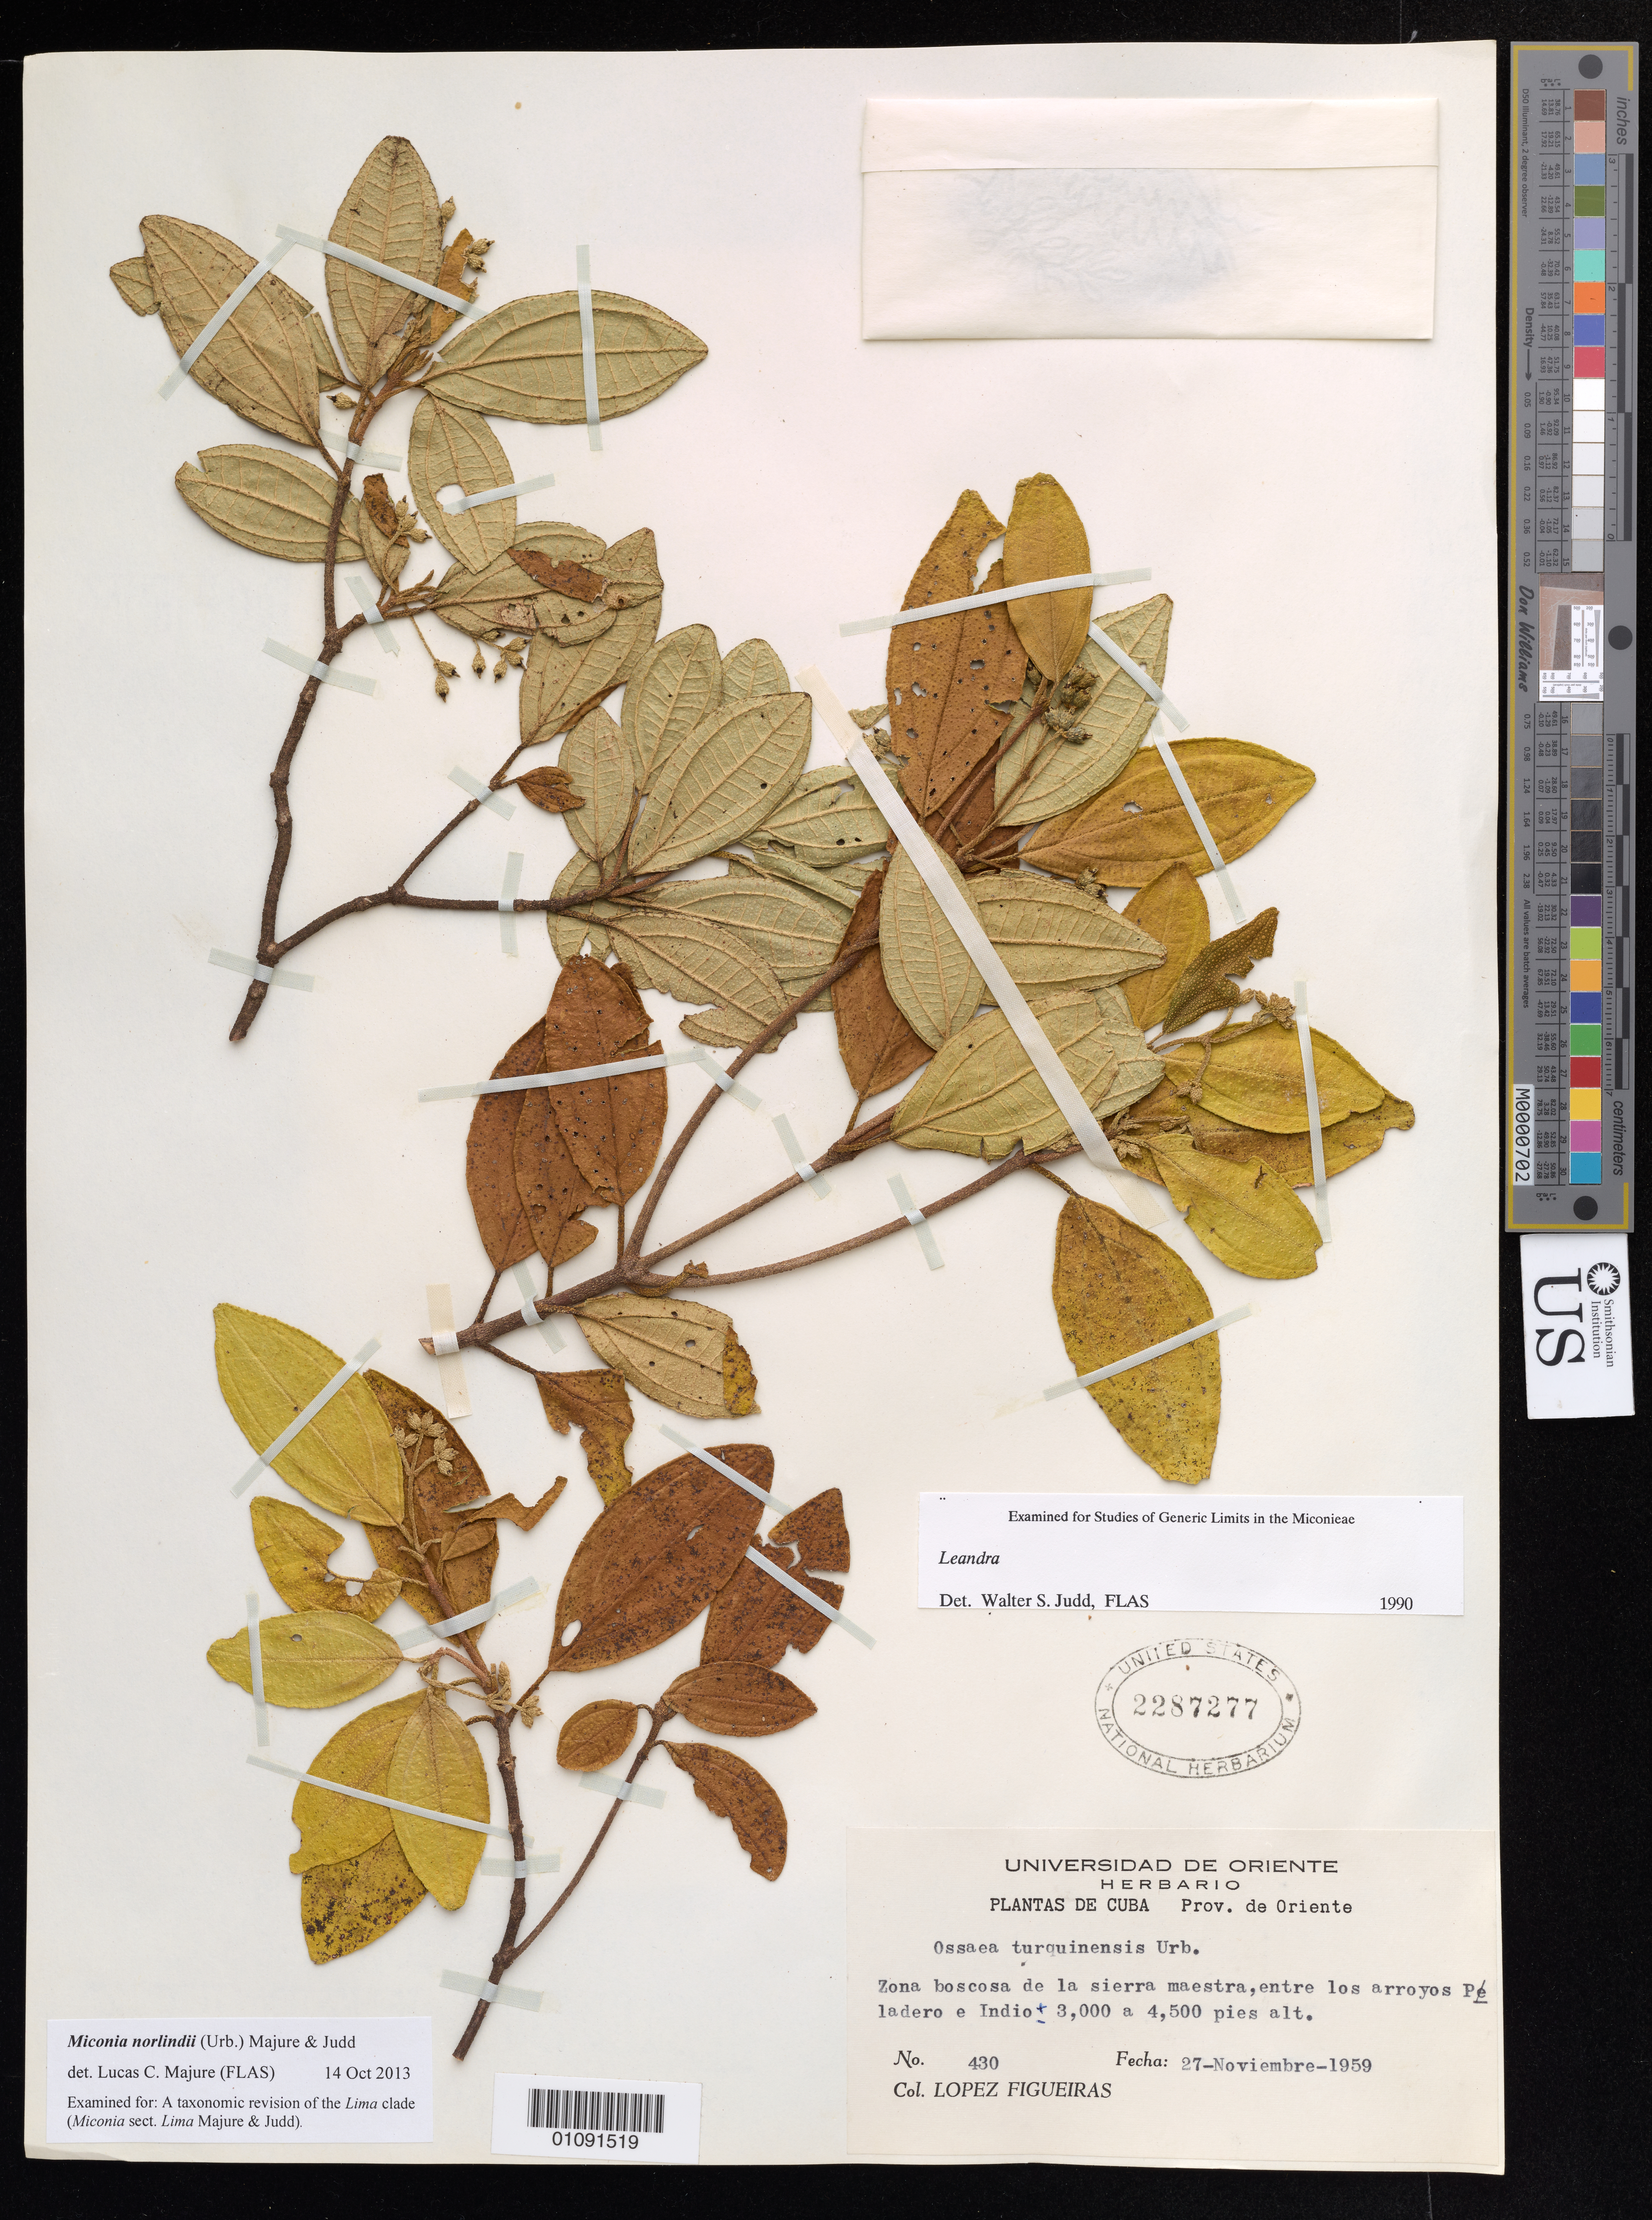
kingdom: Plantae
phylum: Tracheophyta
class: Magnoliopsida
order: Myrtales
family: Melastomataceae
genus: Miconia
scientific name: Miconia norlindii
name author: (Urb.) Majure & Judd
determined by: Majure, Lucas C., (FLAS), University of Florida (UNITED STATES)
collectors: M. López Figueiras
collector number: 430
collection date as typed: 27 Nov 1959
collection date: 1959-11-27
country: Cuba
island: Cuba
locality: Oriente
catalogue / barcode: US 2287277